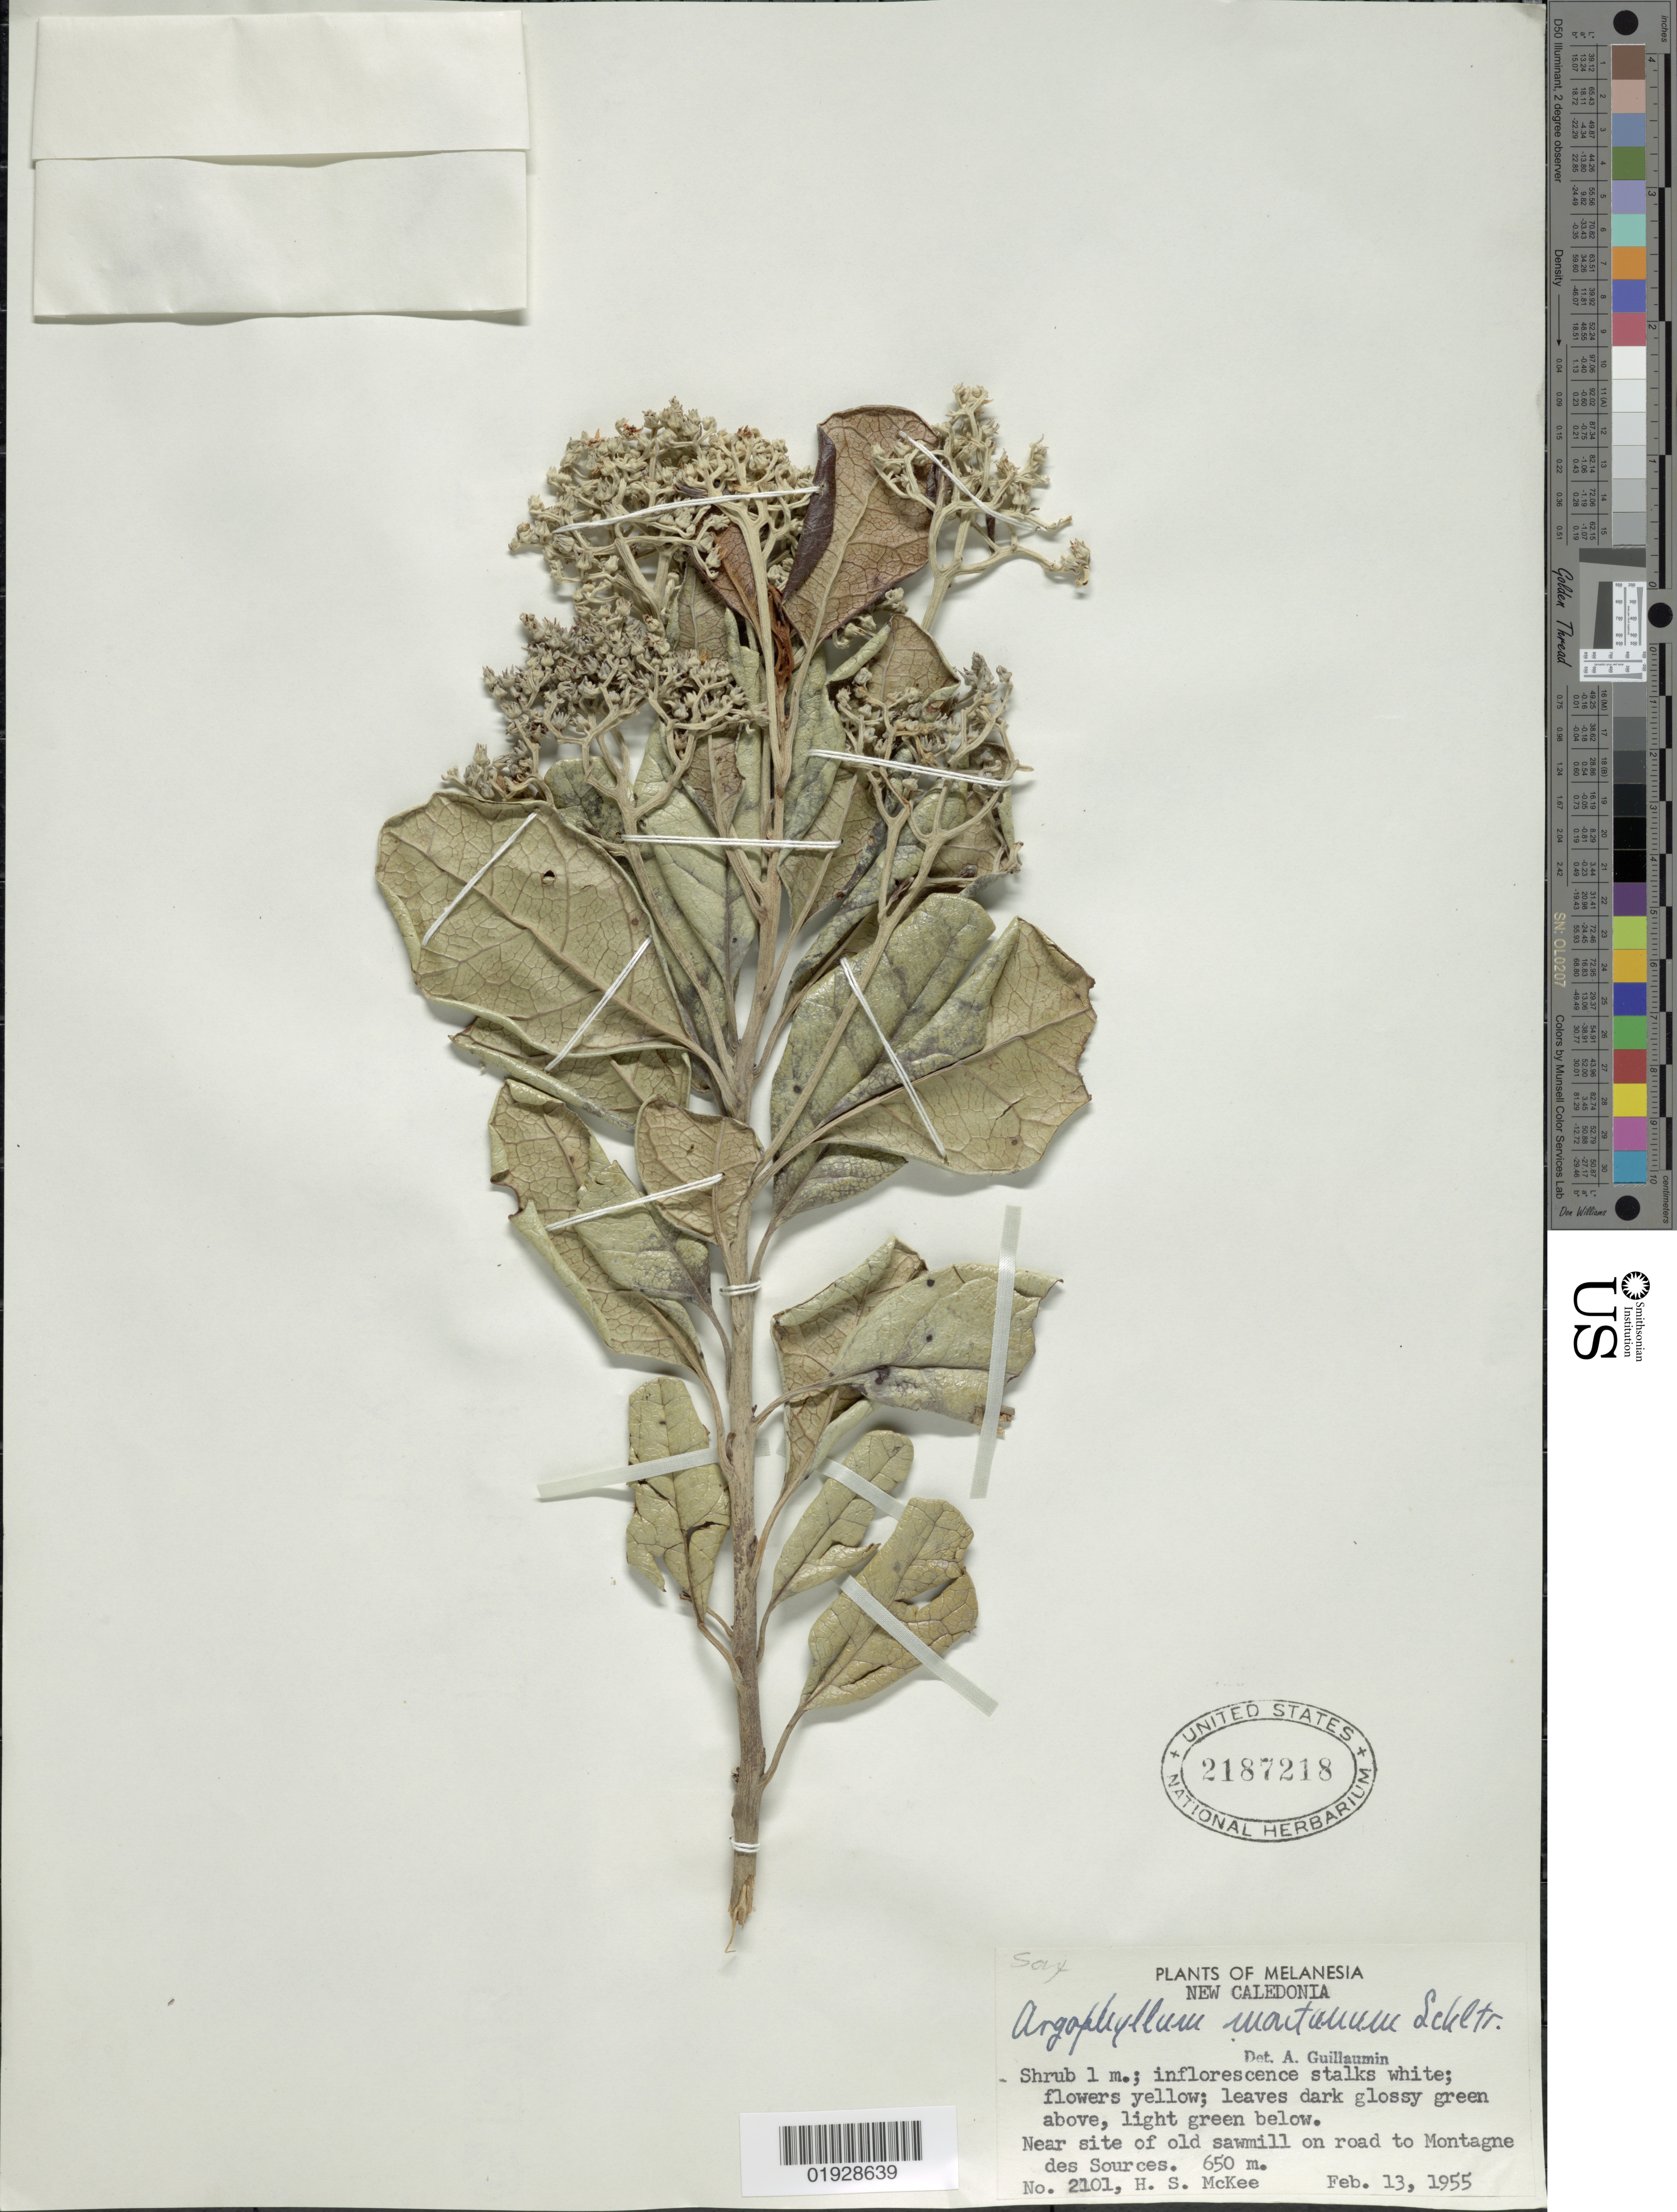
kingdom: Plantae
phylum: Tracheophyta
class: Magnoliopsida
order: Asterales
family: Argophyllaceae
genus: Argophyllum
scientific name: Argophyllum montanum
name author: Schltr.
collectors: H. S. McKee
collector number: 2101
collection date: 1955-02-13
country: New Caledonia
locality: Near site of old sawmill on road to Montagne des Sources.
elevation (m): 650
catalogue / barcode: US 2187218